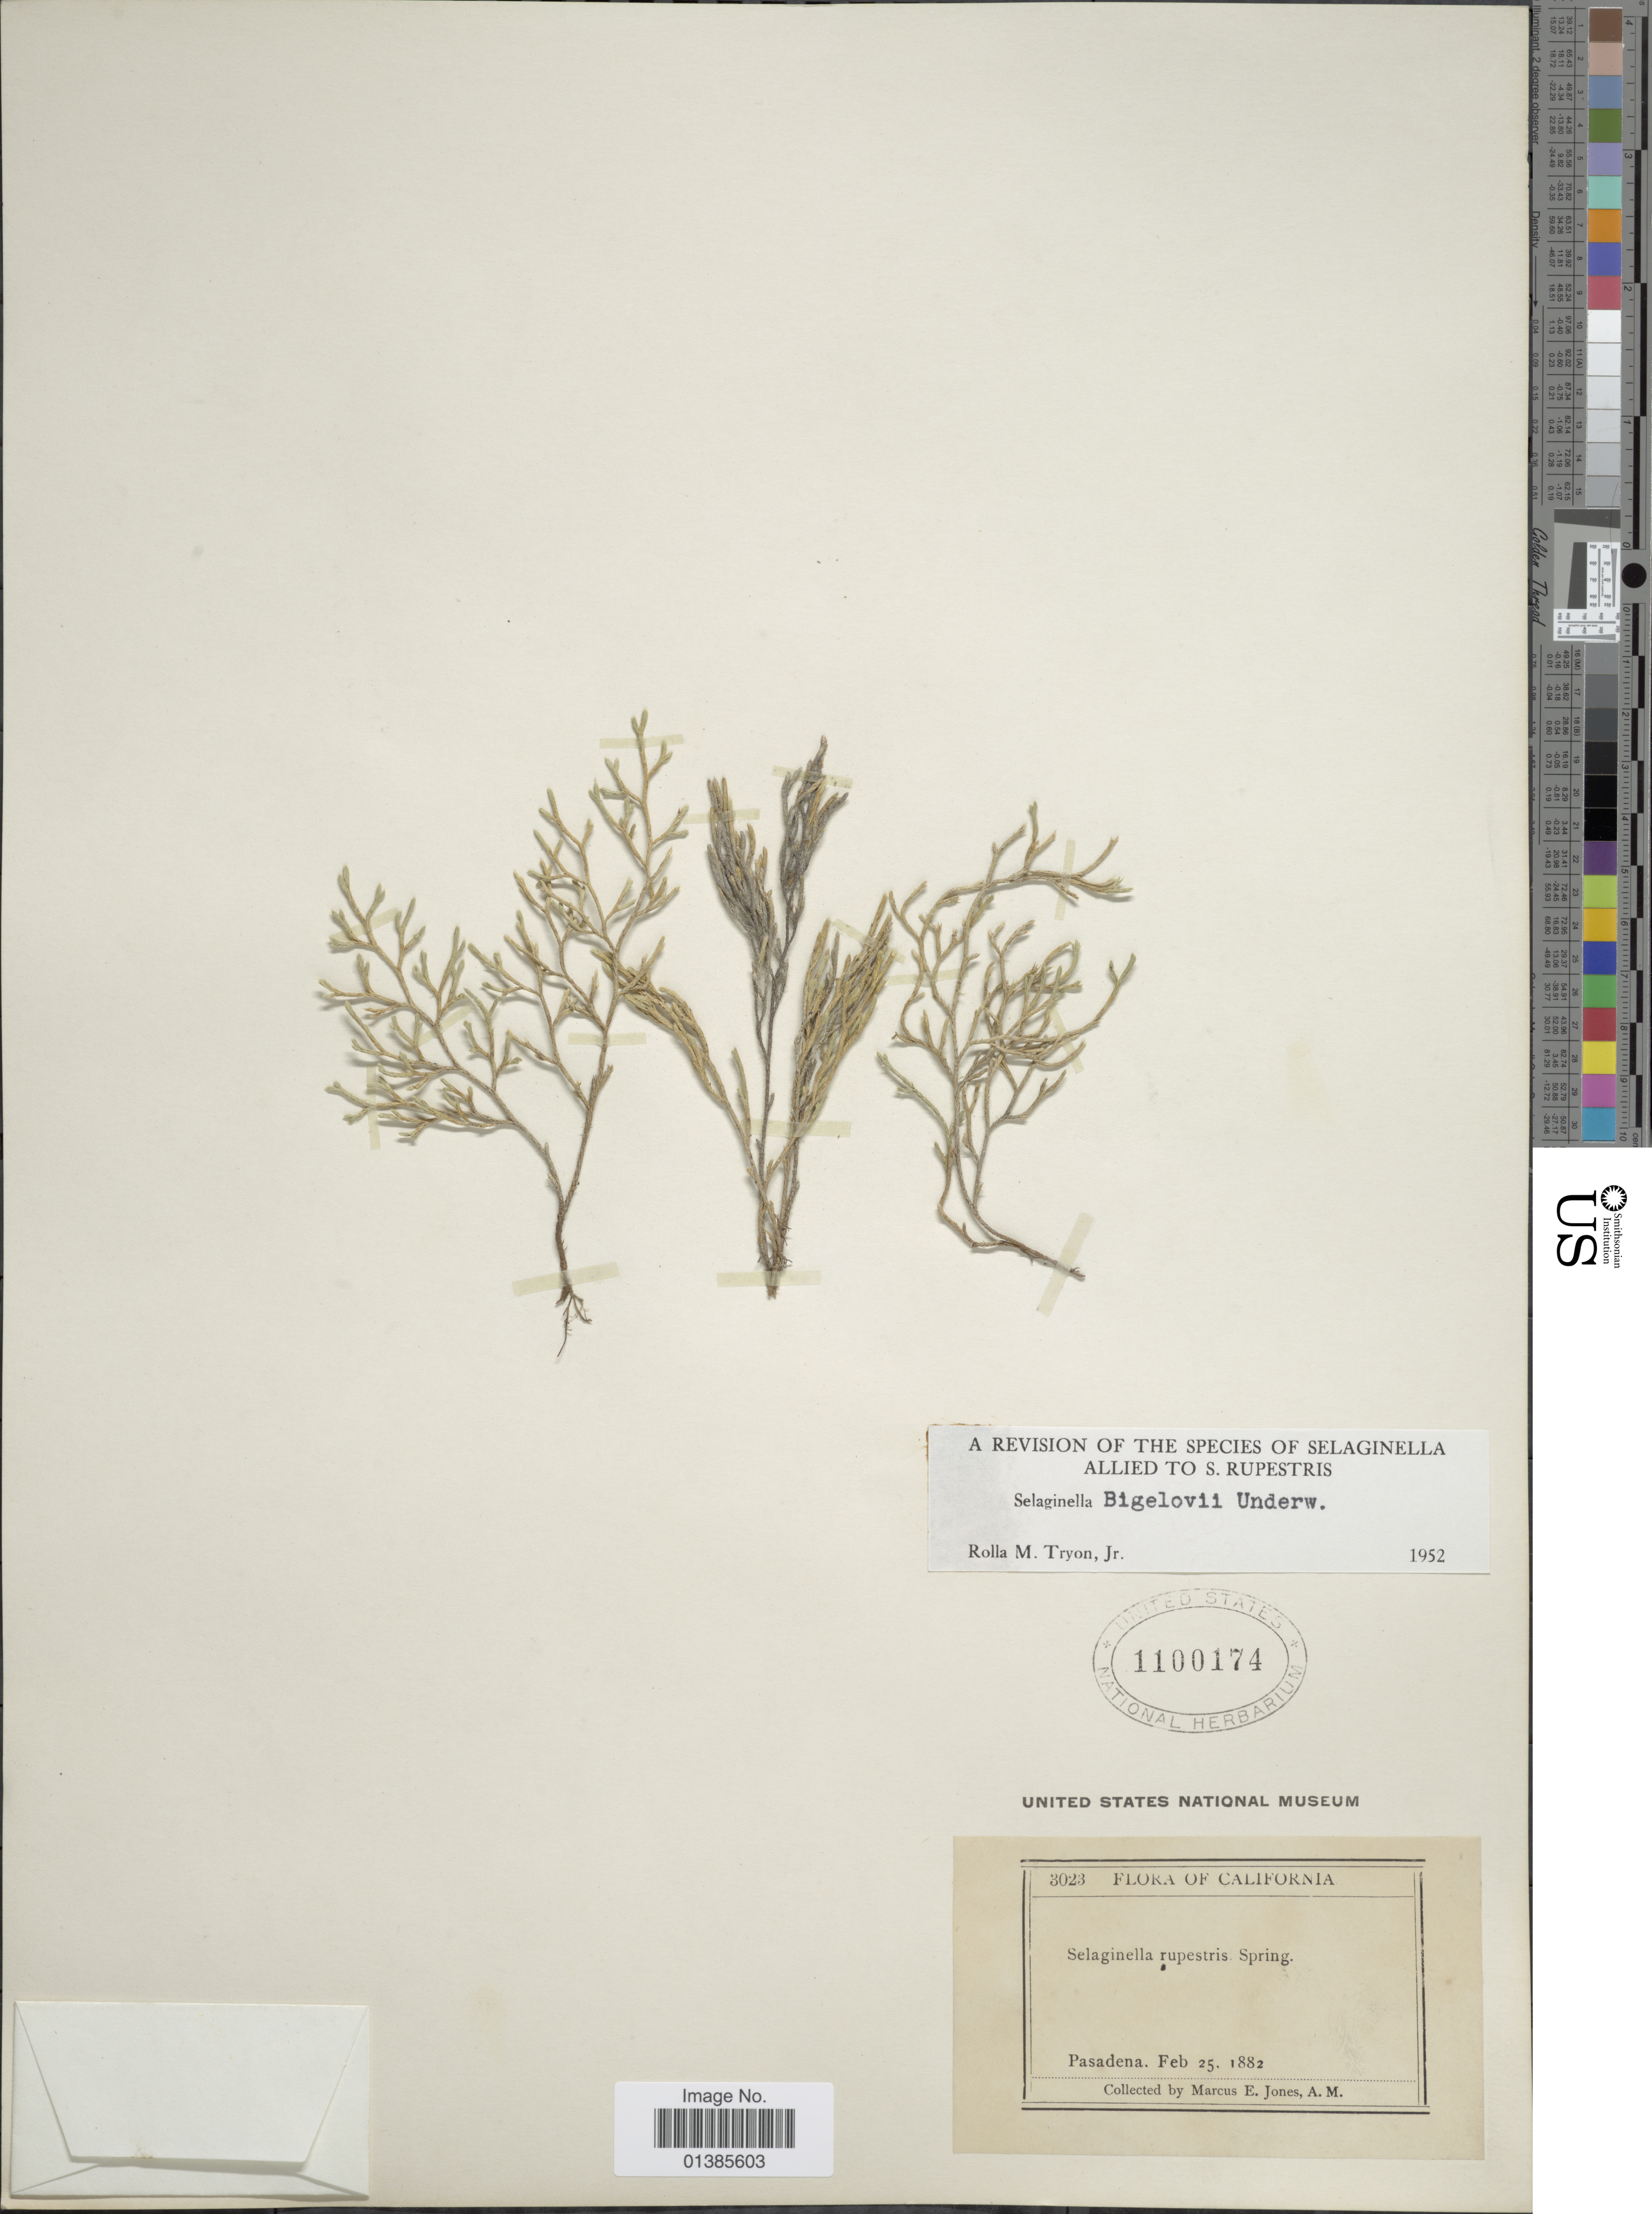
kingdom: Plantae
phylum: Tracheophyta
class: Lycopodiopsida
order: Selaginellales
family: Selaginellaceae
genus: Selaginella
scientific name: Selaginella bigelovii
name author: Underw.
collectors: M. E. Jones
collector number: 3023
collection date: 1882-02-25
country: United States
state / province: California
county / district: Los Angeles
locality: Pasadena.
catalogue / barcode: US 1100174